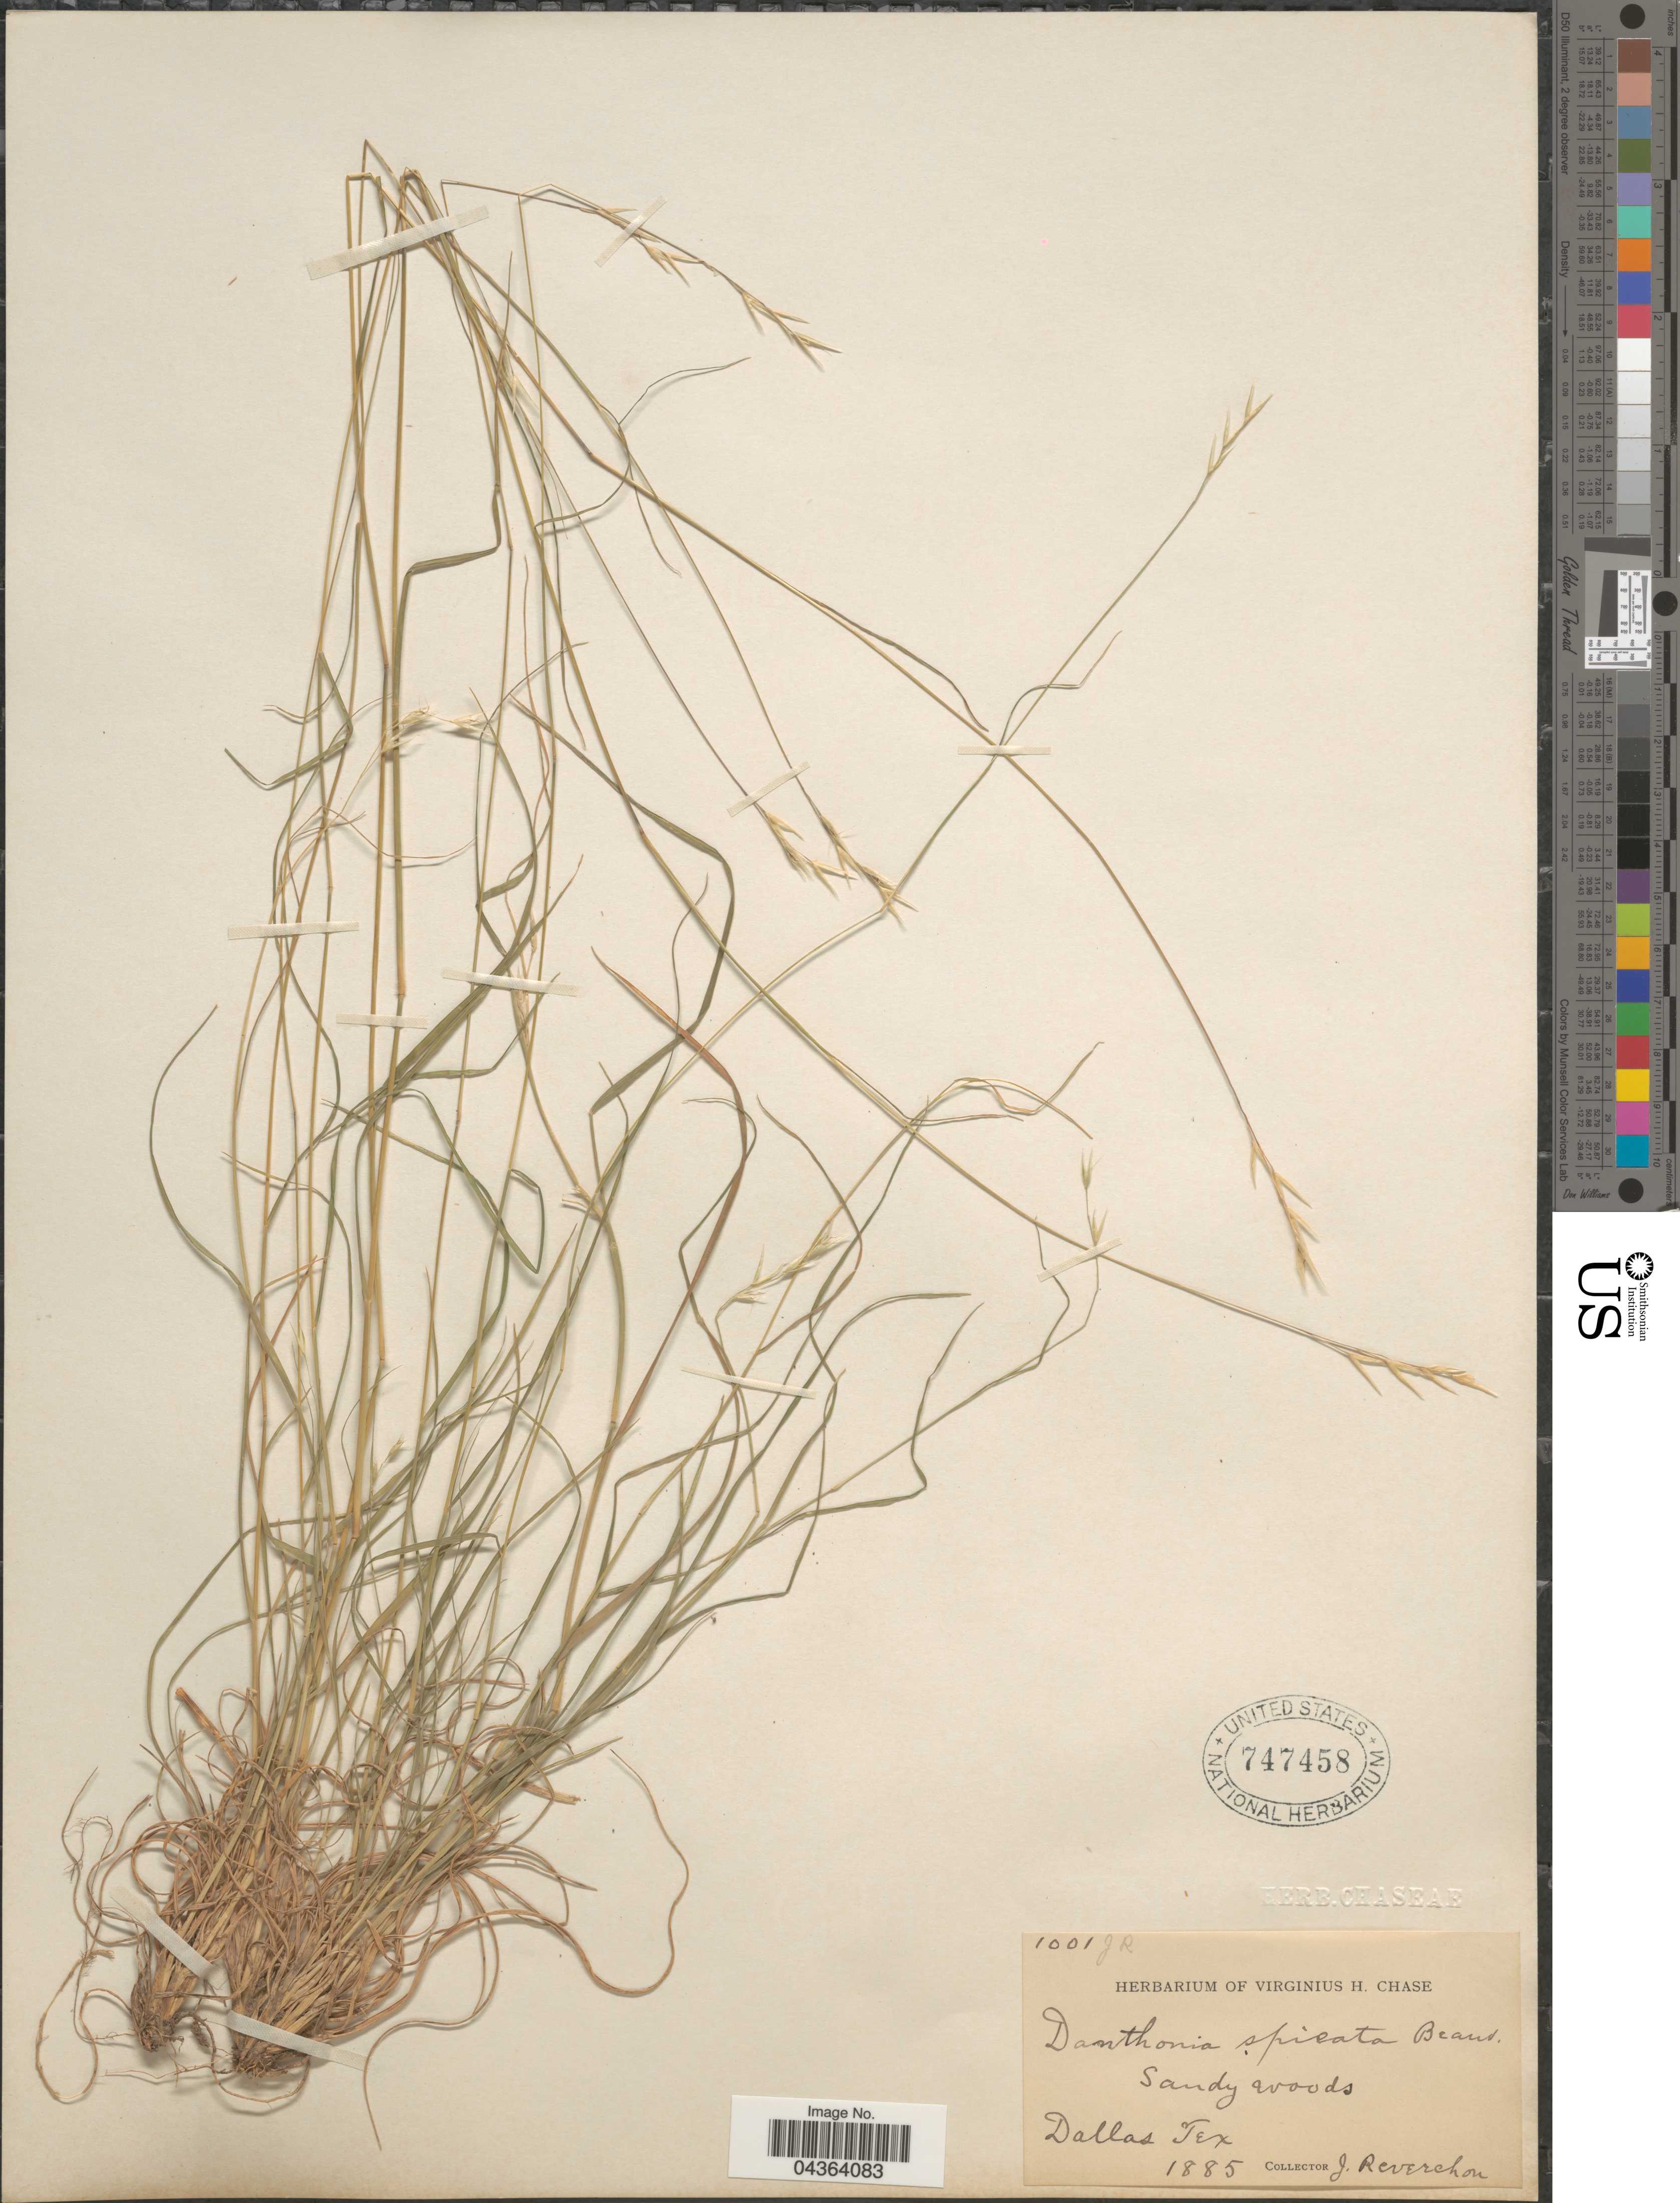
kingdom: Plantae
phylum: Tracheophyta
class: Liliopsida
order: Poales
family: Poaceae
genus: Danthonia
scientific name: Danthonia spicata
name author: (L.) P. Beauv. ex Roem. & Schult.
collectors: J. Reverchon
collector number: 1001JR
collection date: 1885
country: United States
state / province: Texas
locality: Dallas.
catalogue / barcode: US 747458